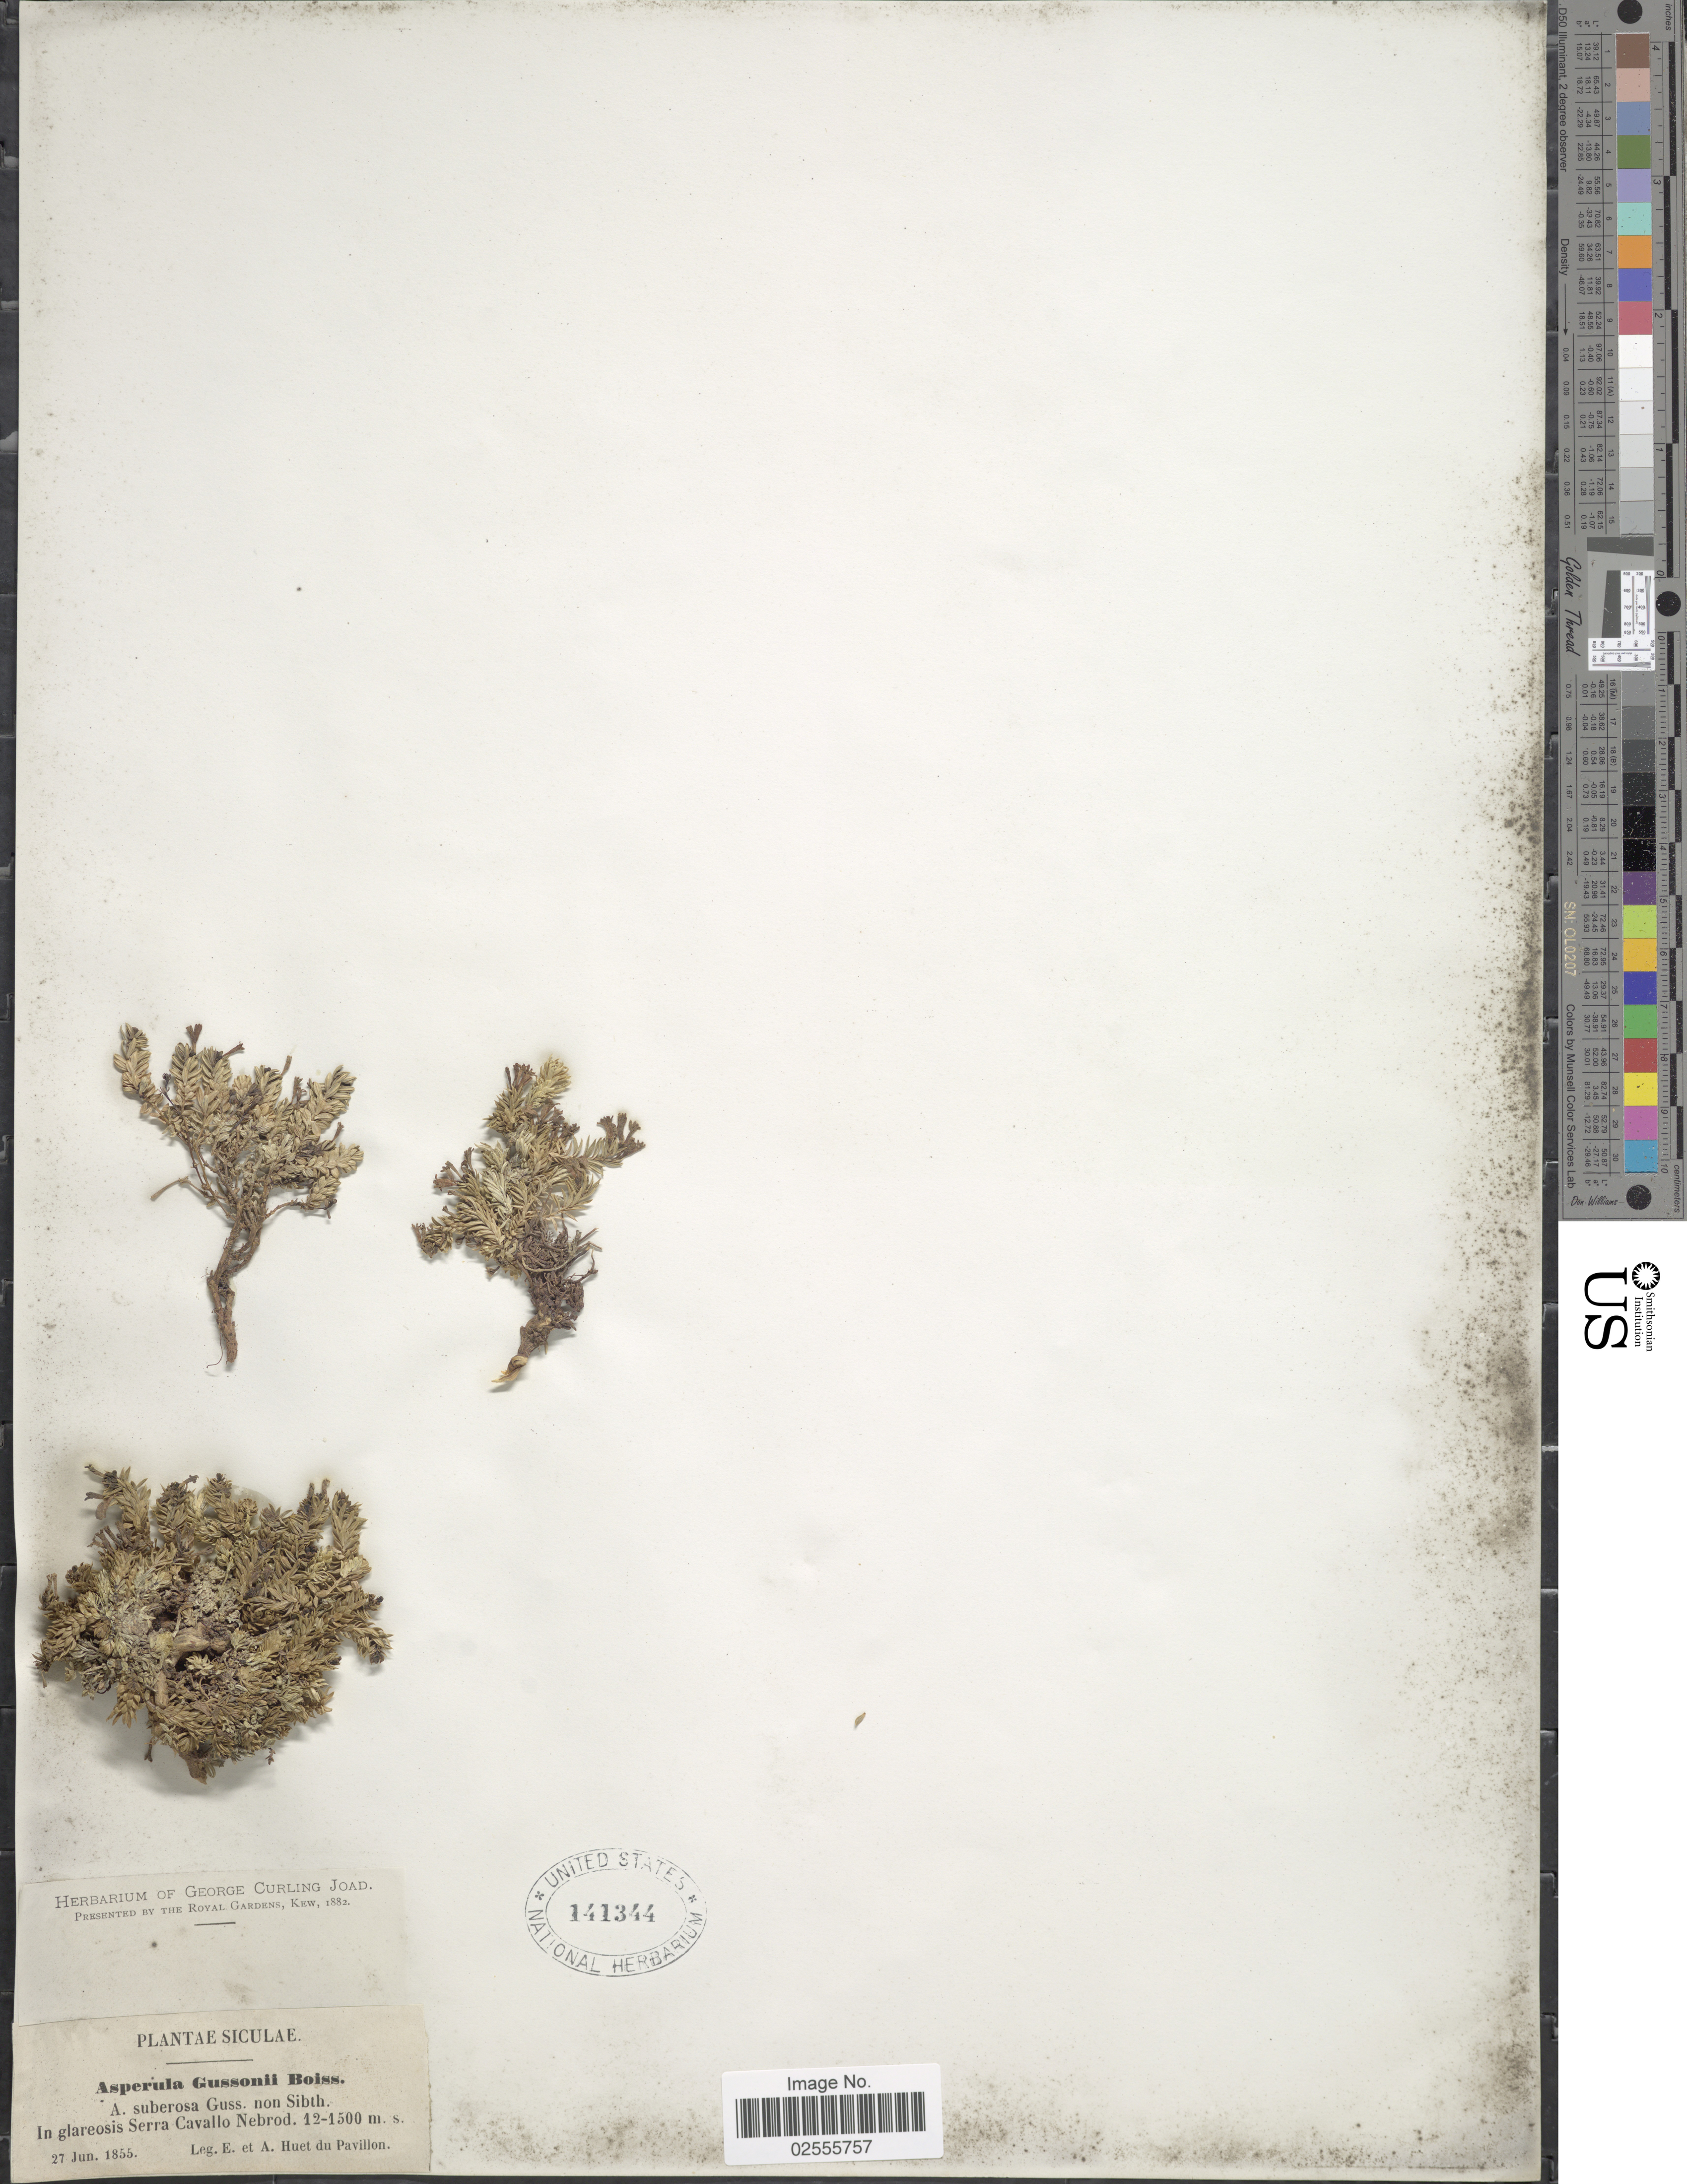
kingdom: Plantae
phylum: Tracheophyta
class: Magnoliopsida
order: Gentianales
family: Rubiaceae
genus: Asperula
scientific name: Asperula gussonei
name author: Boiss.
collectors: E. Huet du Pavillon & A. Huet du Pavillon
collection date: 1855-06-27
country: Italy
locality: Siculae, in glareosis Serra Cavallo Nebrod.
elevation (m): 1200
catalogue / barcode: US 141344